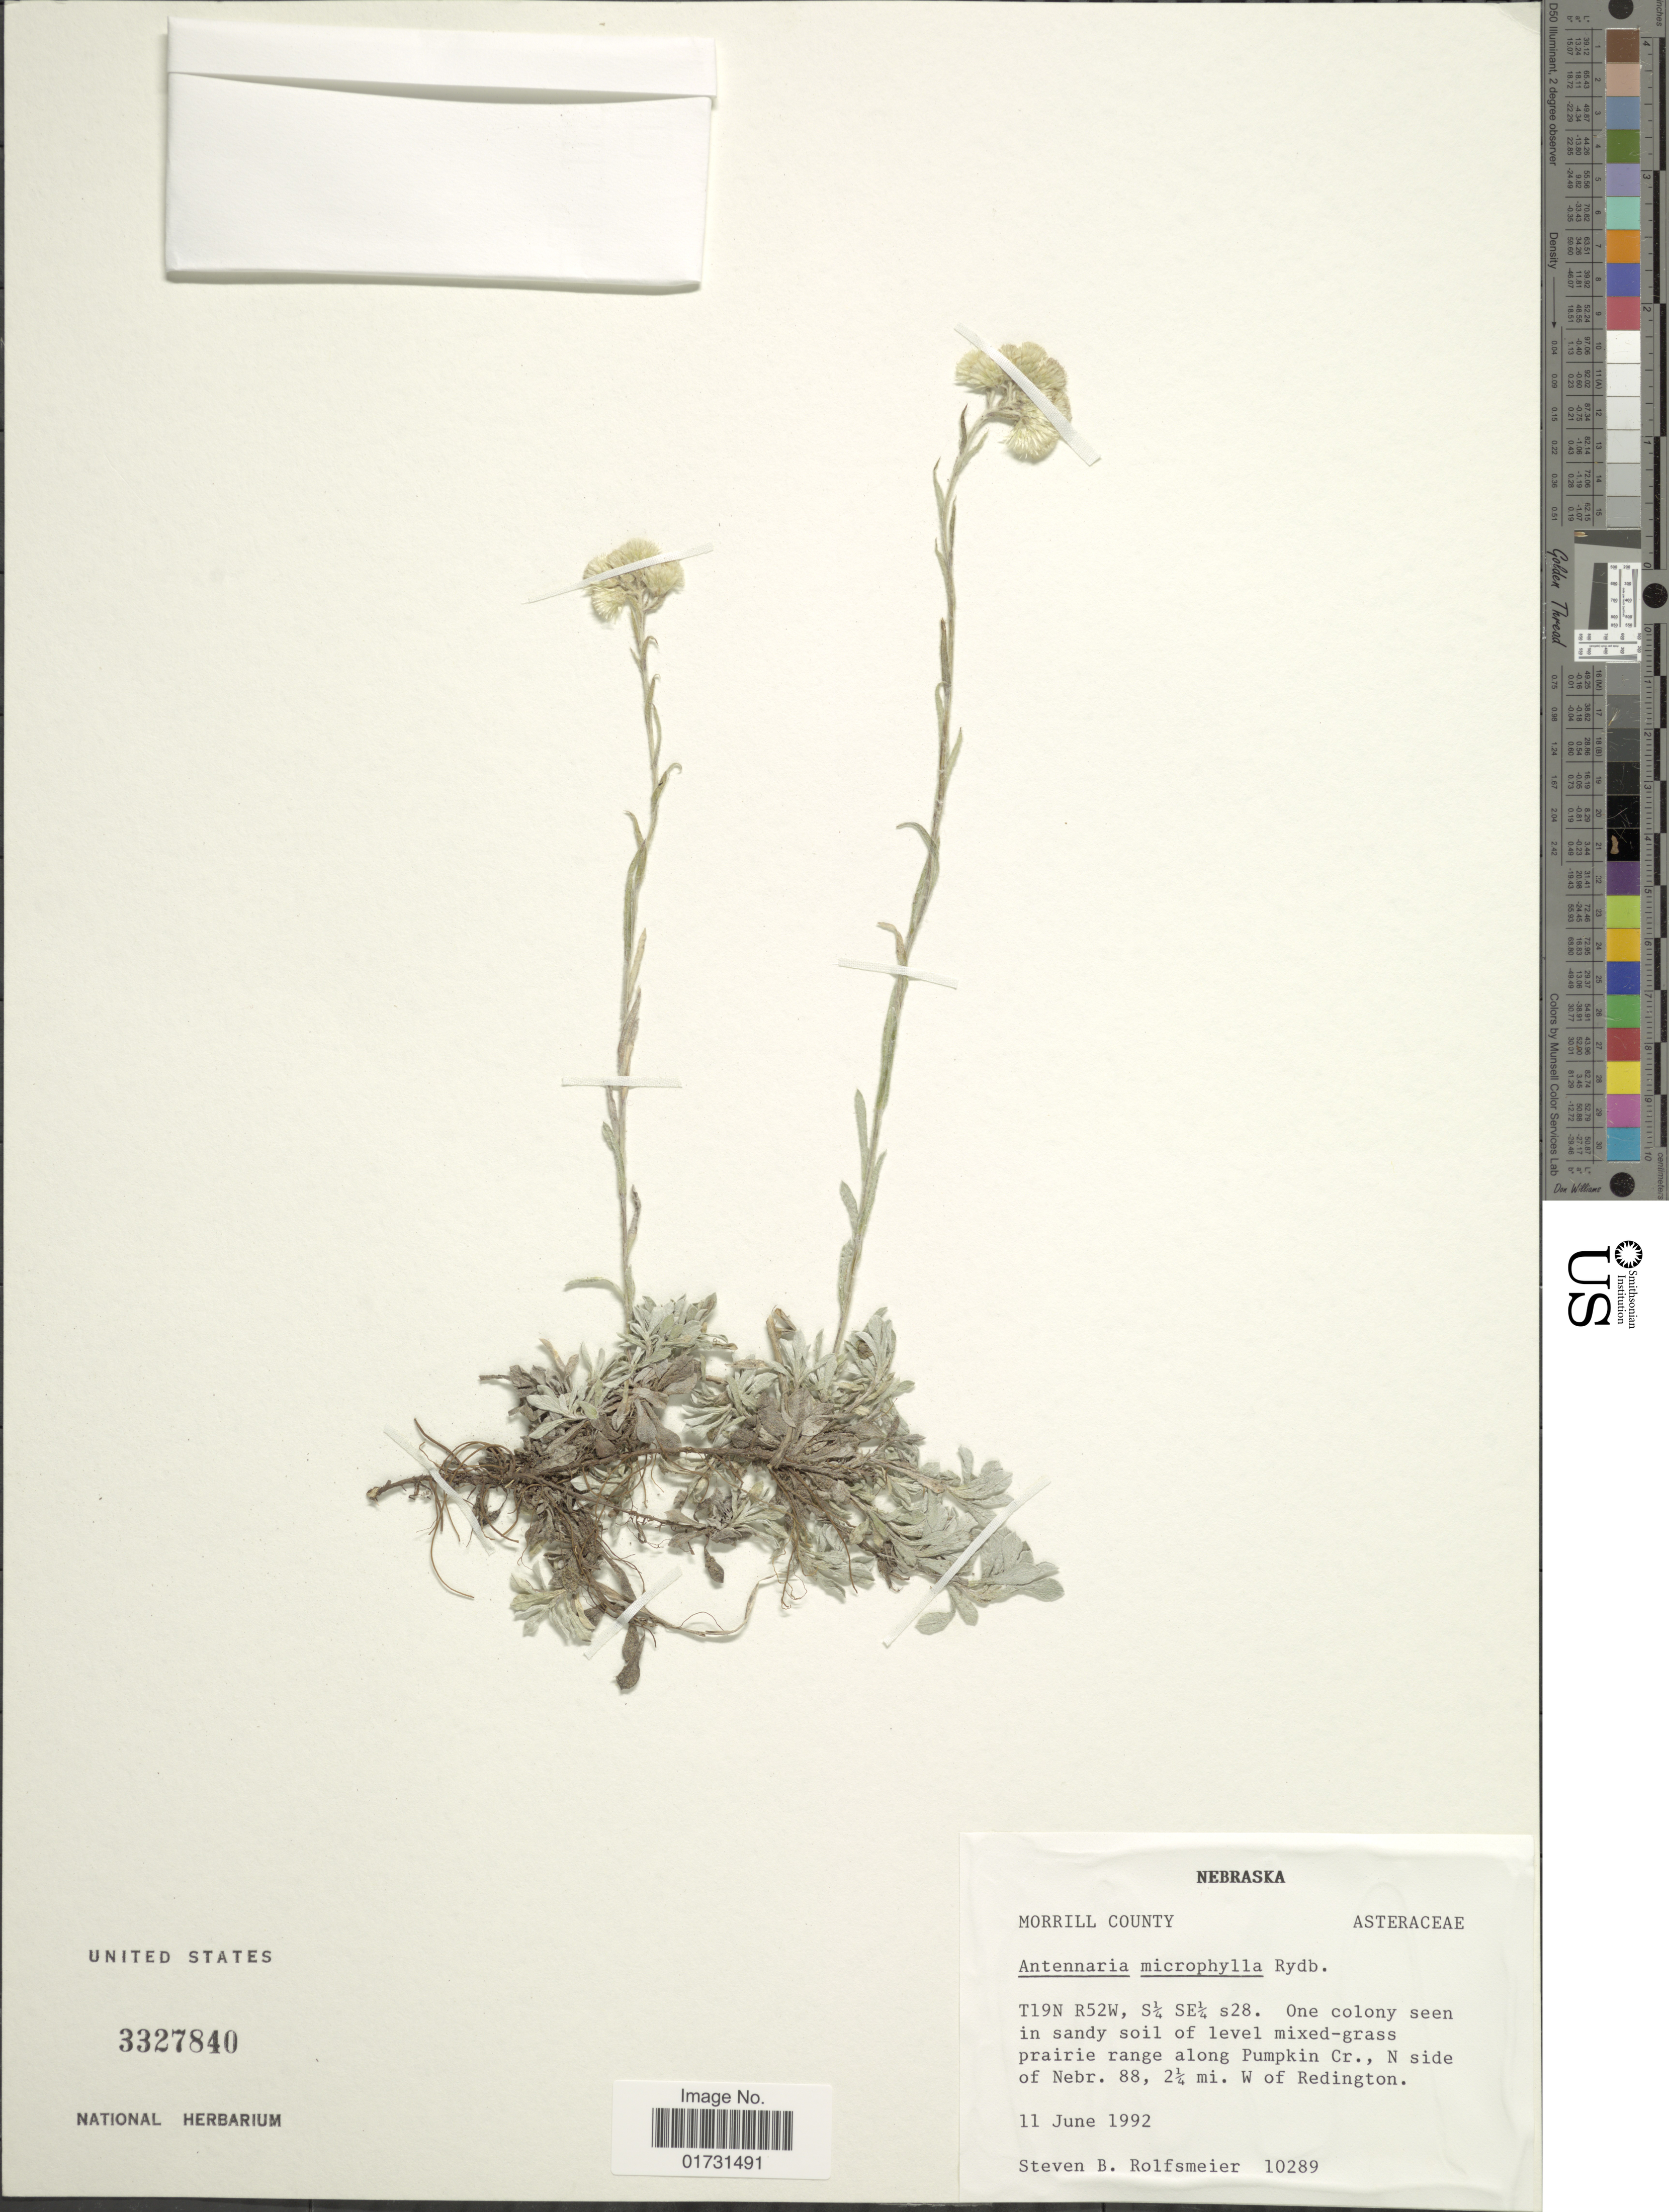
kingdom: Plantae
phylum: Tracheophyta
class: Magnoliopsida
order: Asterales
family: Asteraceae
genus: Antennaria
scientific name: Antennaria microphylla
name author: Rydb.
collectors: S. Rolfsmeier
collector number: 10289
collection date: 1992-06-11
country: United States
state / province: Nebraska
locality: Morrill County. T19N R52W, S¼ SE¼ s28. along Pumpkin Cr., N side of Nebr. 88, 2¼ mi. W of Redington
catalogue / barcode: US 3327840